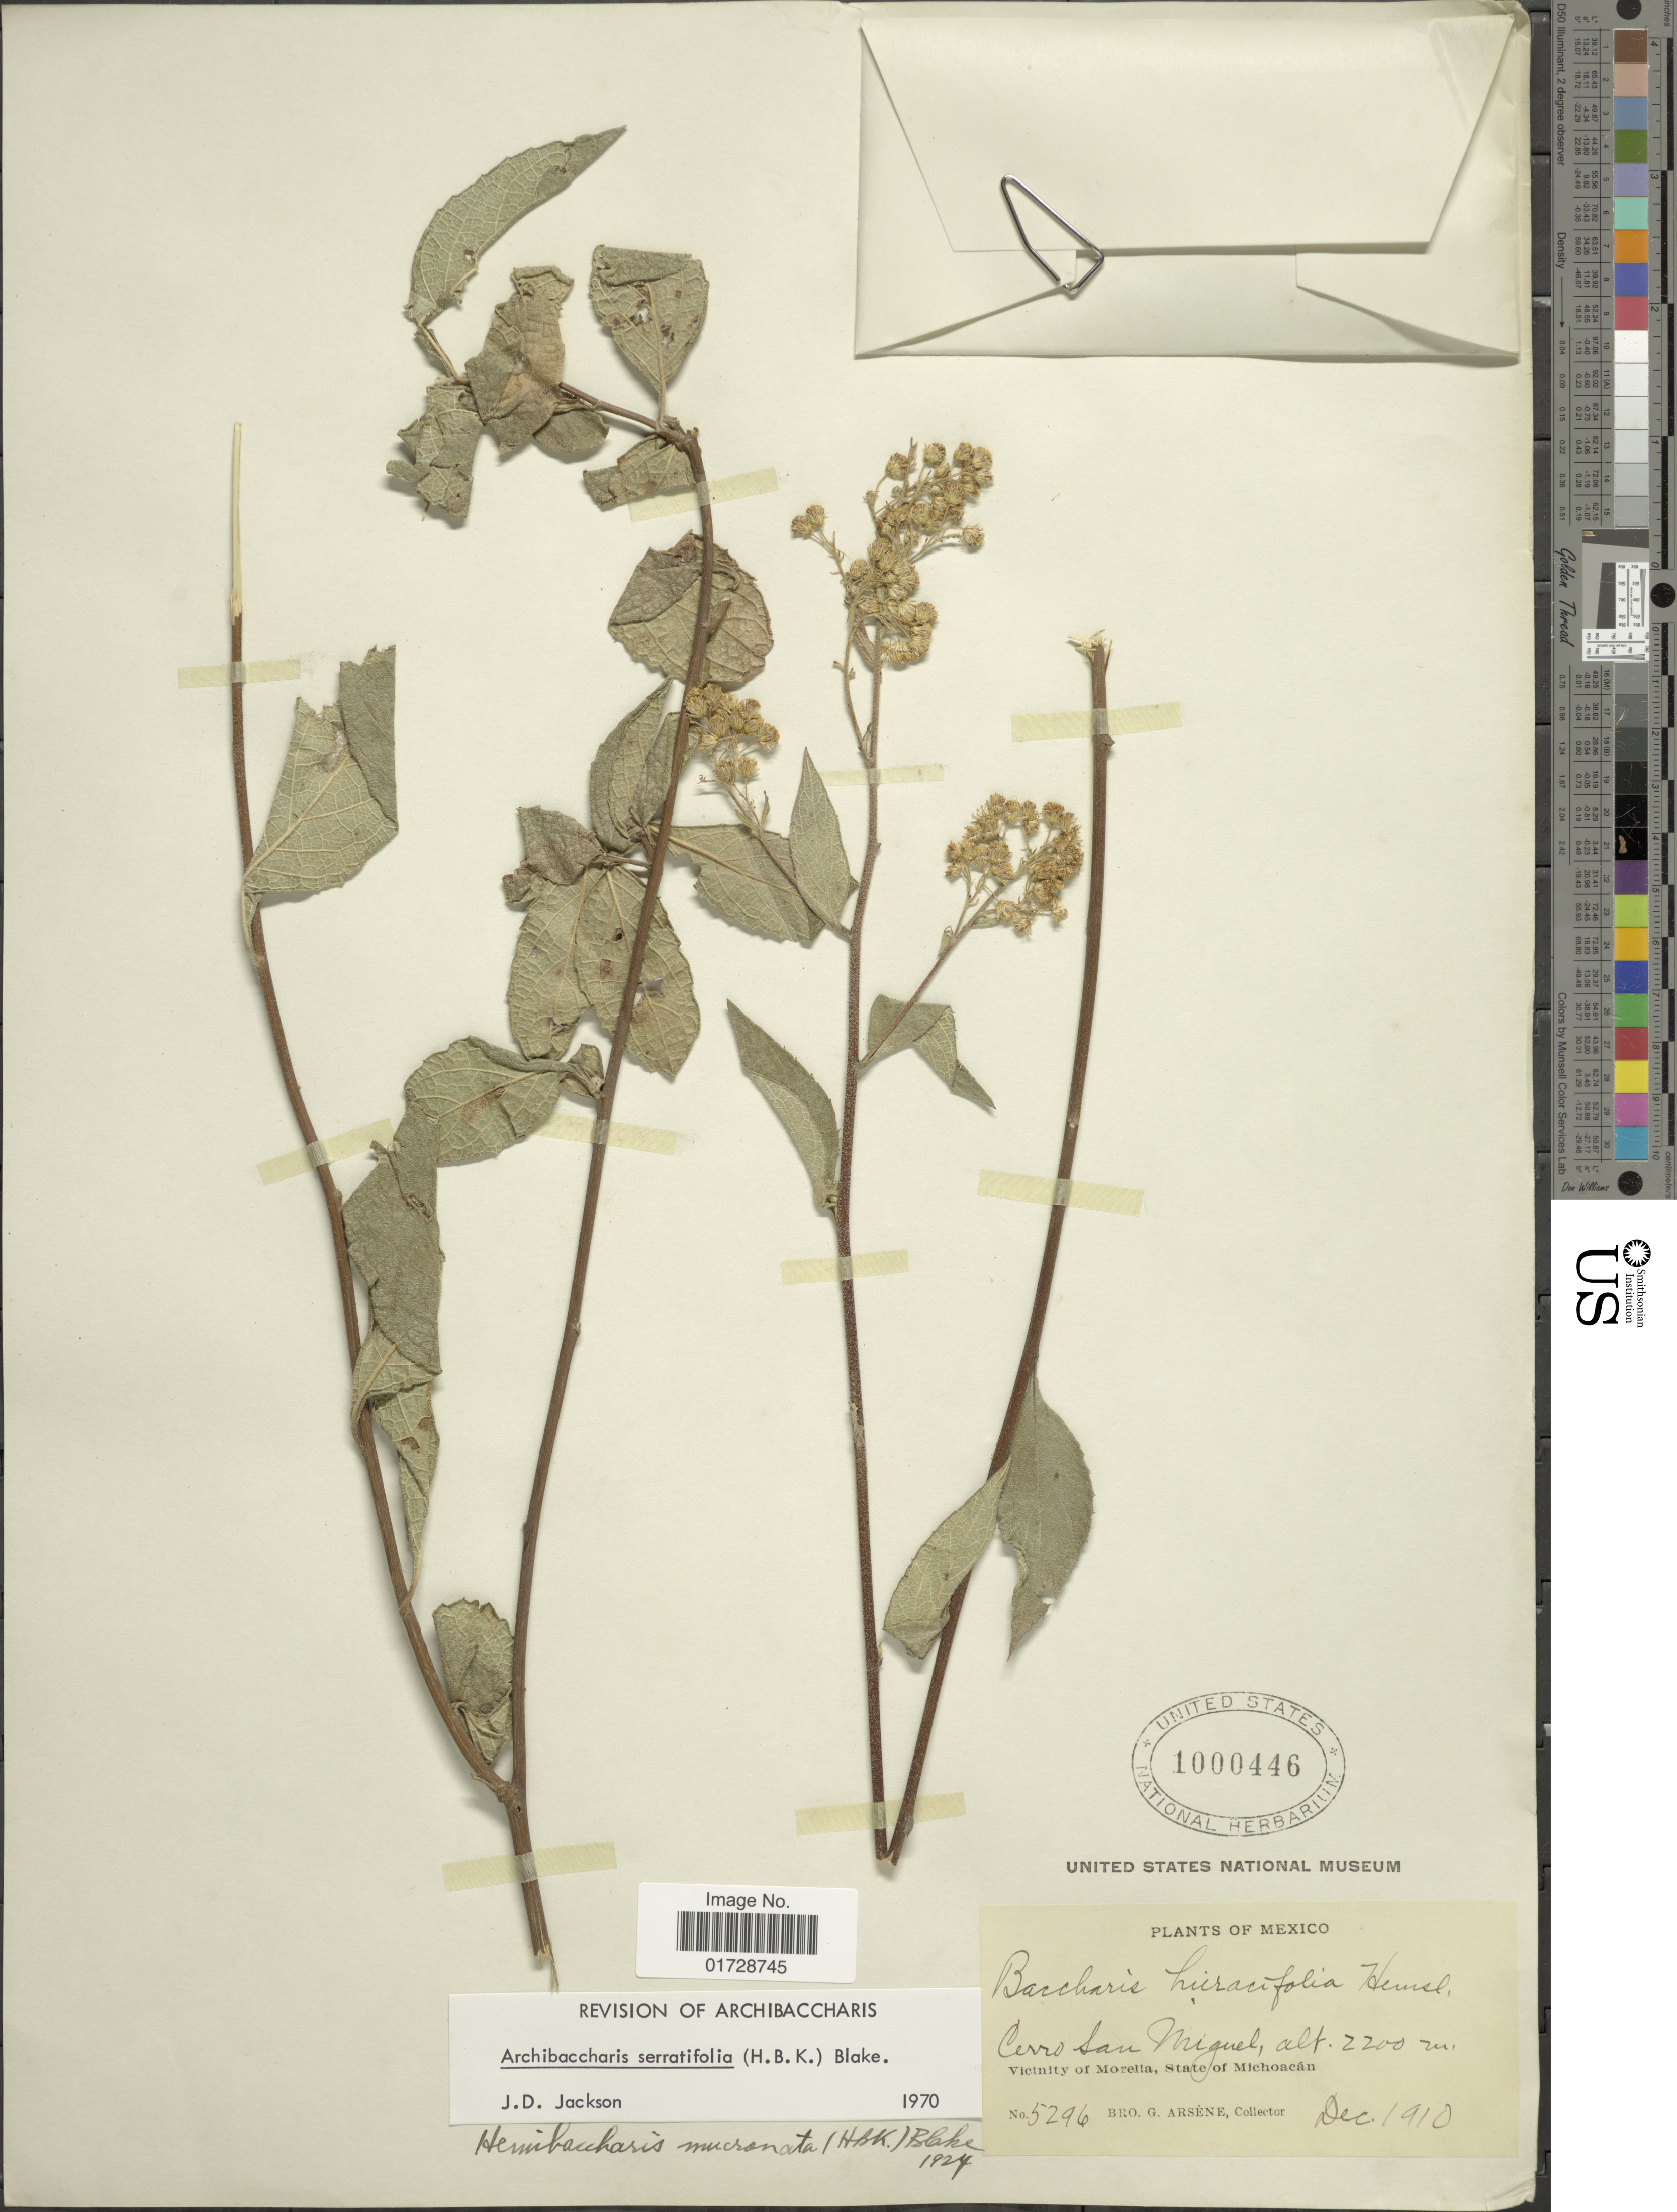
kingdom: Plantae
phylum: Tracheophyta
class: Magnoliopsida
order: Asterales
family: Asteraceae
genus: Archibaccharis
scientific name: Archibaccharis serratifolia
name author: (Kunth) S.F. Blake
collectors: Bro. G. Arsène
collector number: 5296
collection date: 1910-12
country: Mexico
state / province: Michoacán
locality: Cerro San Miguel, Vicinity of Morelia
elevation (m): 2200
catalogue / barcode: US 1000446